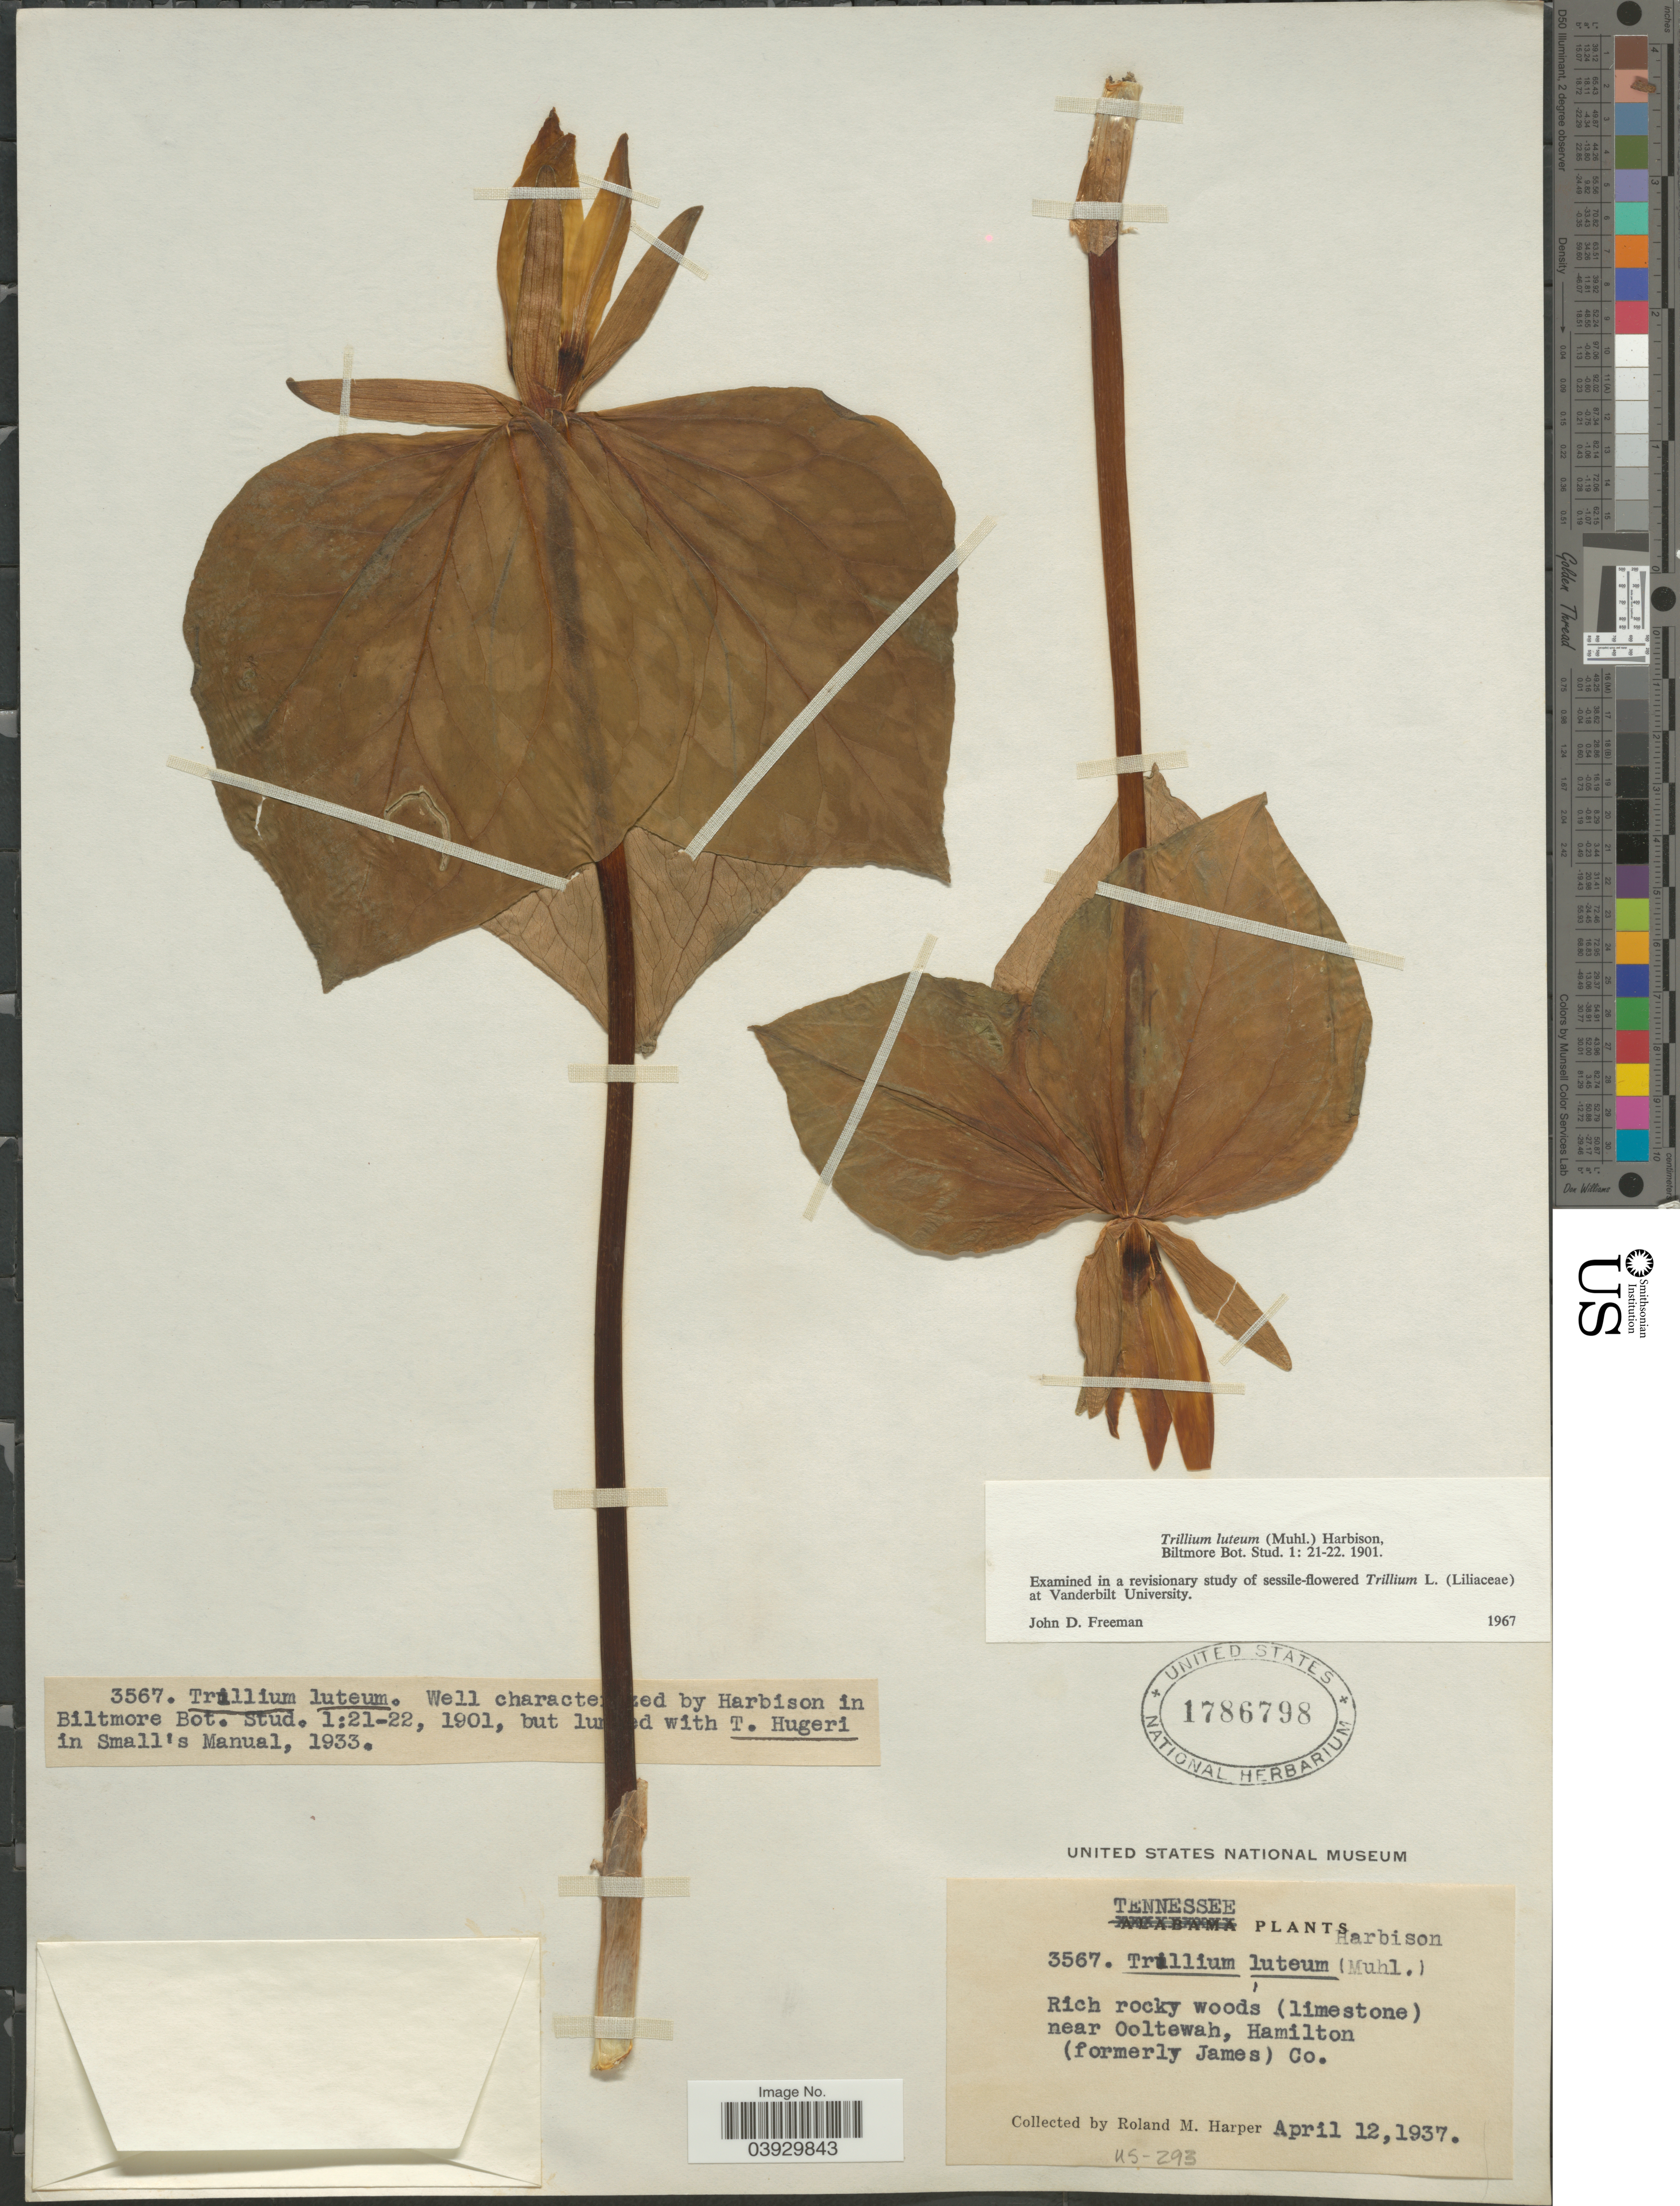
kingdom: Plantae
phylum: Tracheophyta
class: Liliopsida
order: Liliales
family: Melanthiaceae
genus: Trillium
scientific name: Trillium luteum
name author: Harb.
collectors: R. M. Harper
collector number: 3567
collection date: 1937-04-12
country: United States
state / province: Tennessee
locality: Near Ooltewah, Hamilton (formerly James) Co.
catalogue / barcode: US 1786798